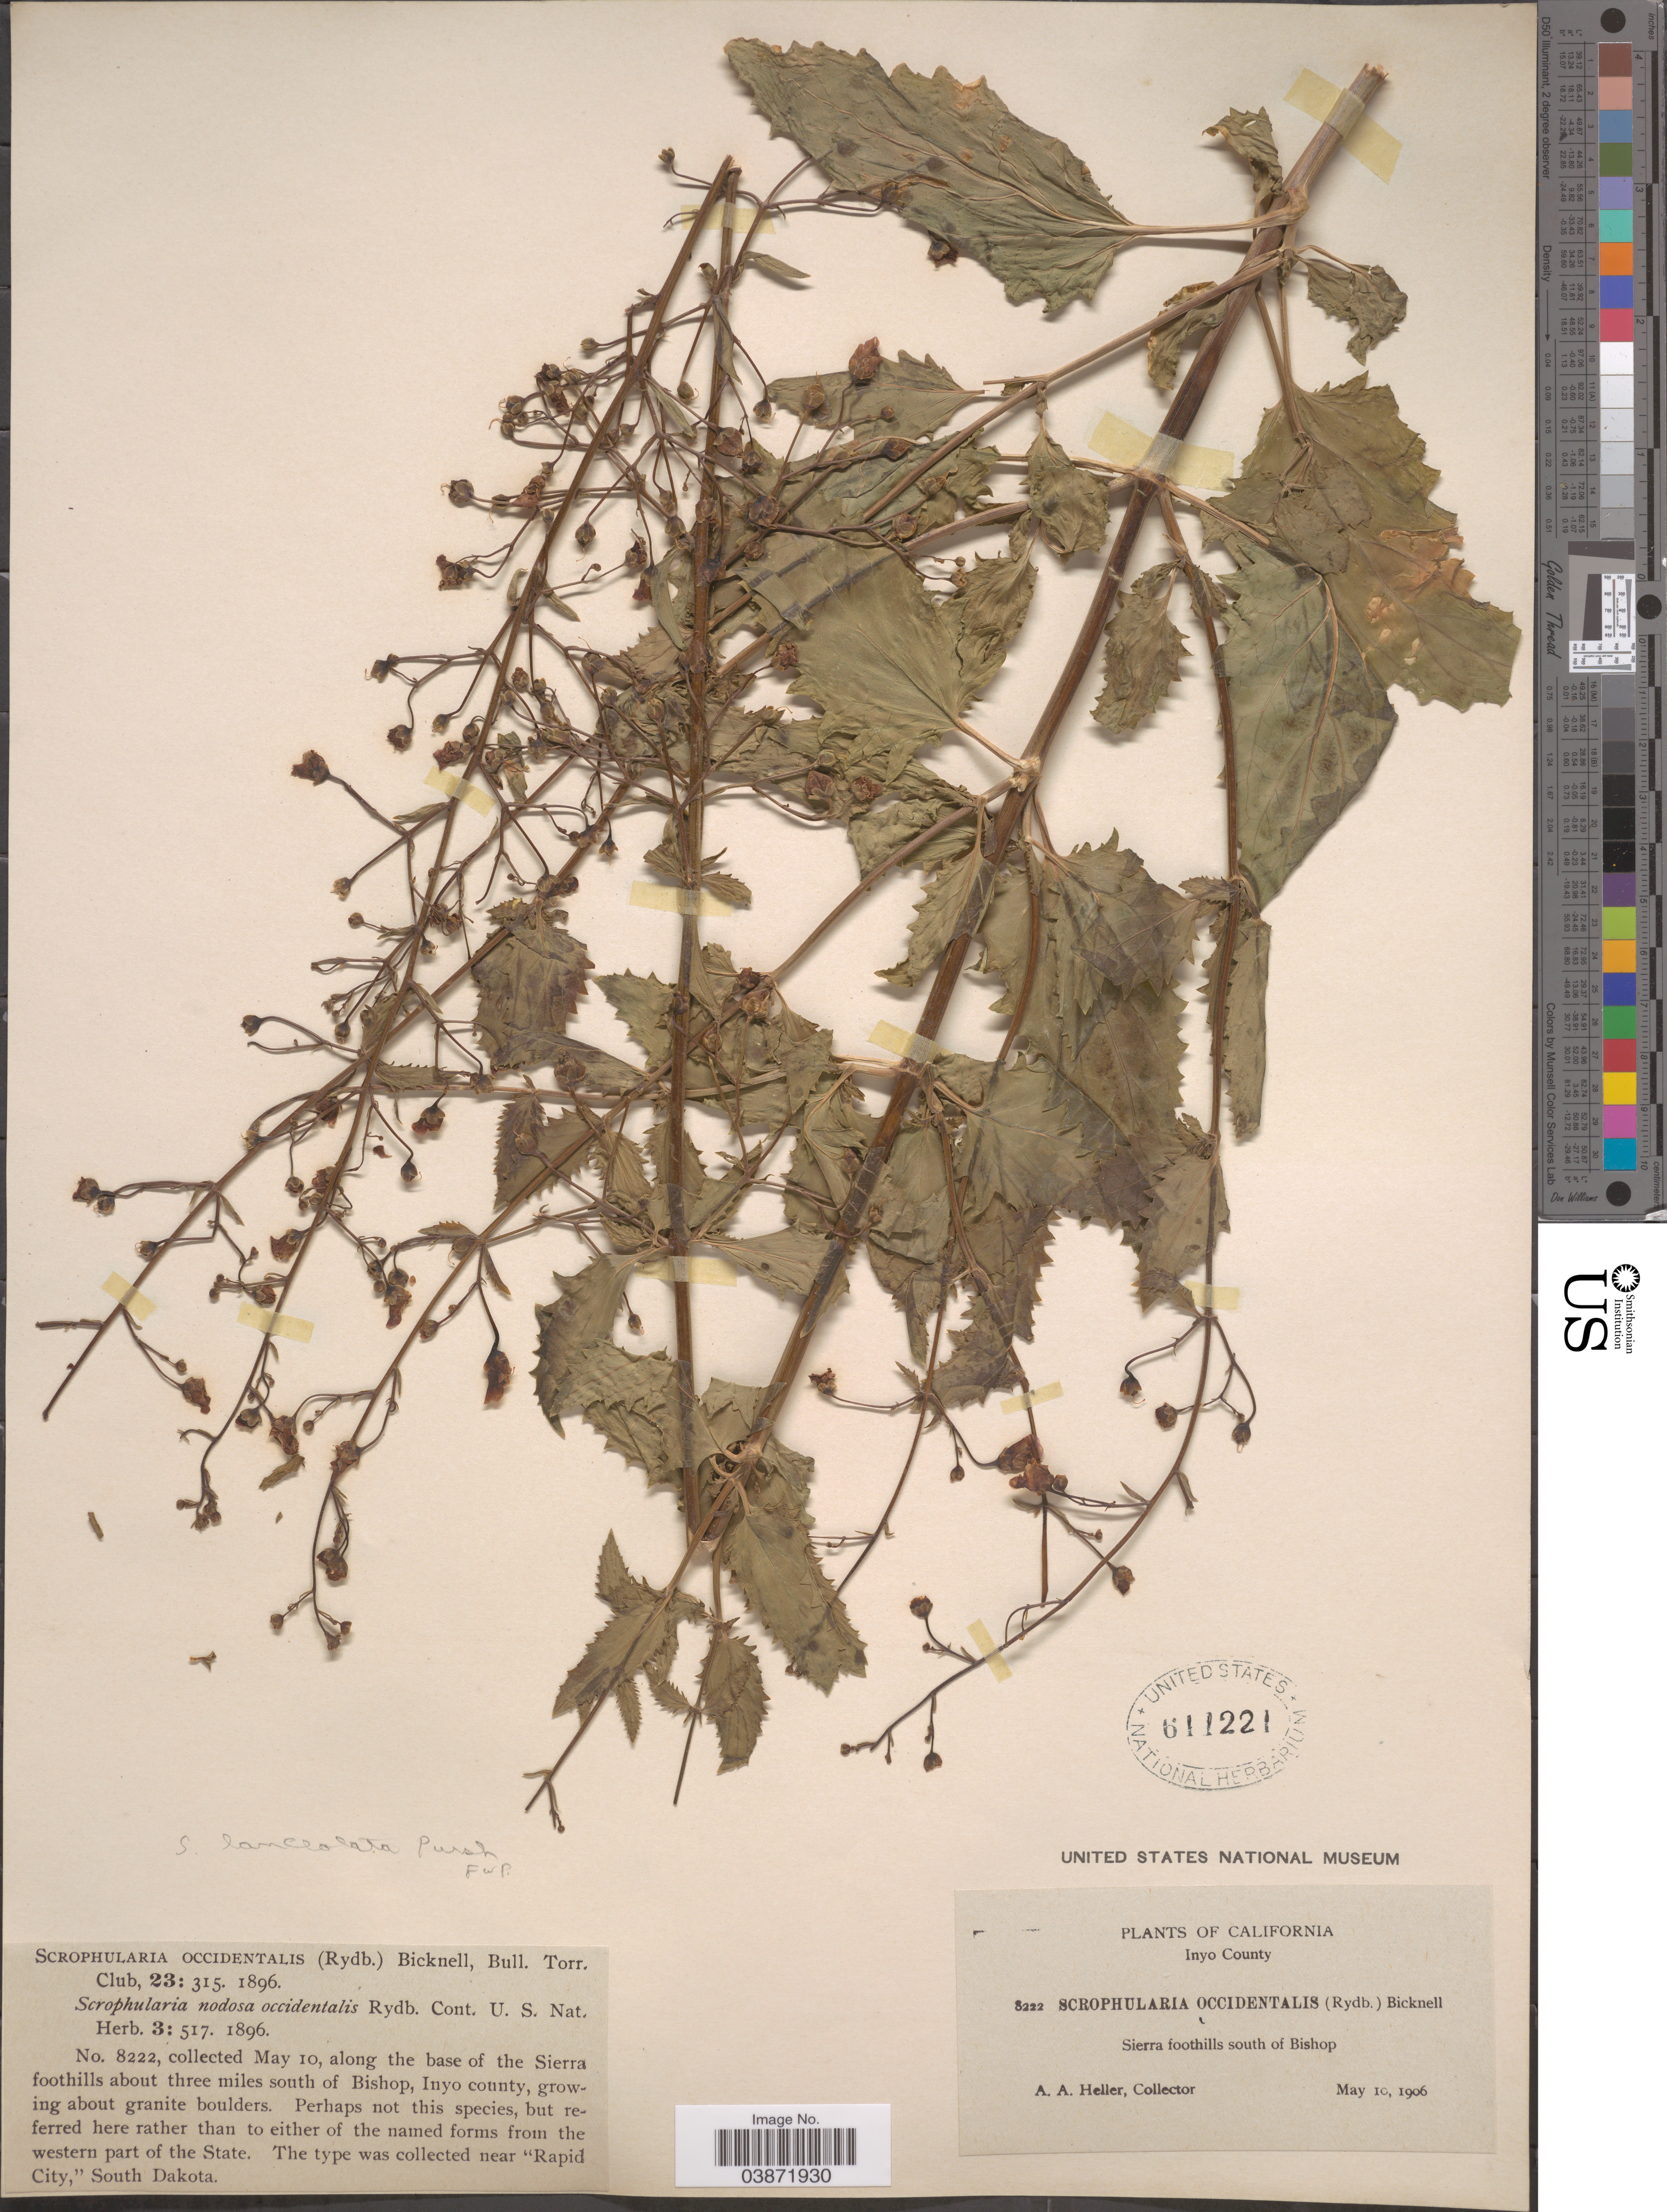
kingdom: Plantae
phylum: Tracheophyta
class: Magnoliopsida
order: Lamiales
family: Scrophulariaceae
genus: Scrophularia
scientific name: Scrophularia californica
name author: Cham. & Schltdl.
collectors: A. A. Heller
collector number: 8222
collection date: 1906-05-10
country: United States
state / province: California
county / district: Inyo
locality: Inyo County. Along the base of the Sierra foothills about three miles south of Bishop.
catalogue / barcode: US 611221